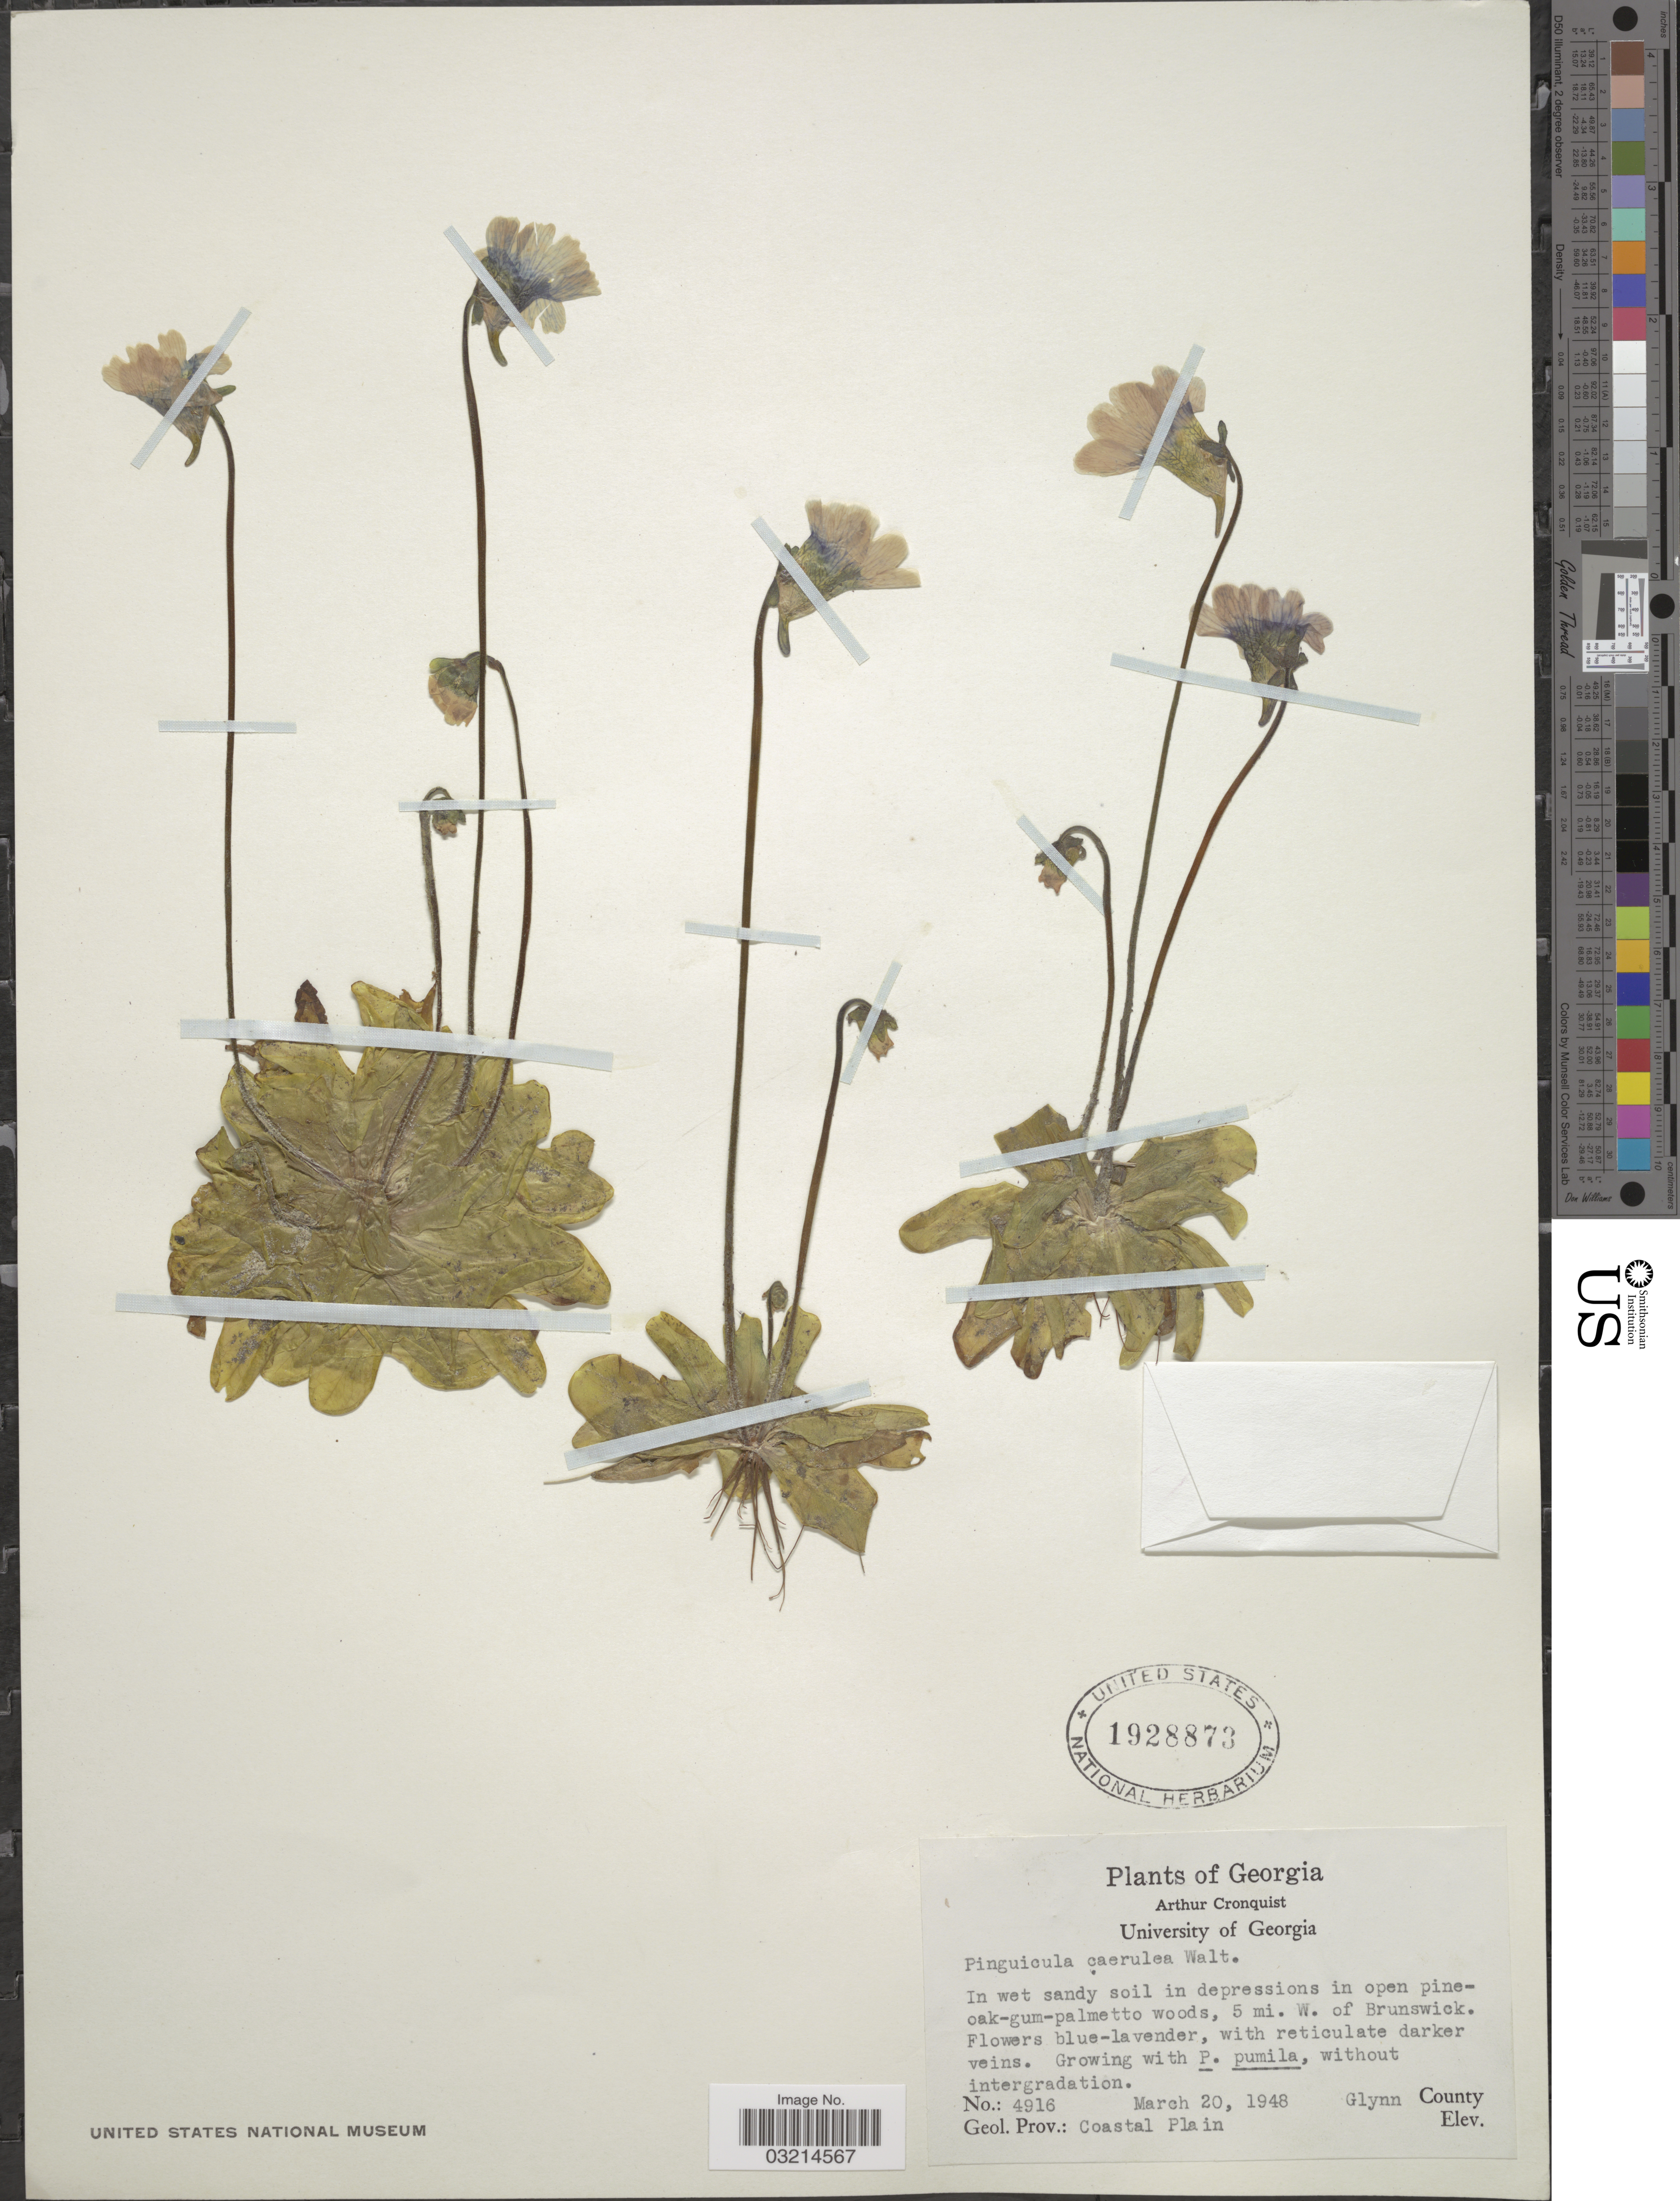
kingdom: Plantae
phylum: Tracheophyta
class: Magnoliopsida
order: Lamiales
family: Lentibulariaceae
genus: Pinguicula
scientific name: Pinguicula caerulea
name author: Walter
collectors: A. J. Cronquist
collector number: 4916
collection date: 1948-03-20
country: United States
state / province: Georgia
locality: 5 mi. W. of Brunswick. Glynn County. Geol. Prov.: Coastal Plain.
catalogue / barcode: US 1928873